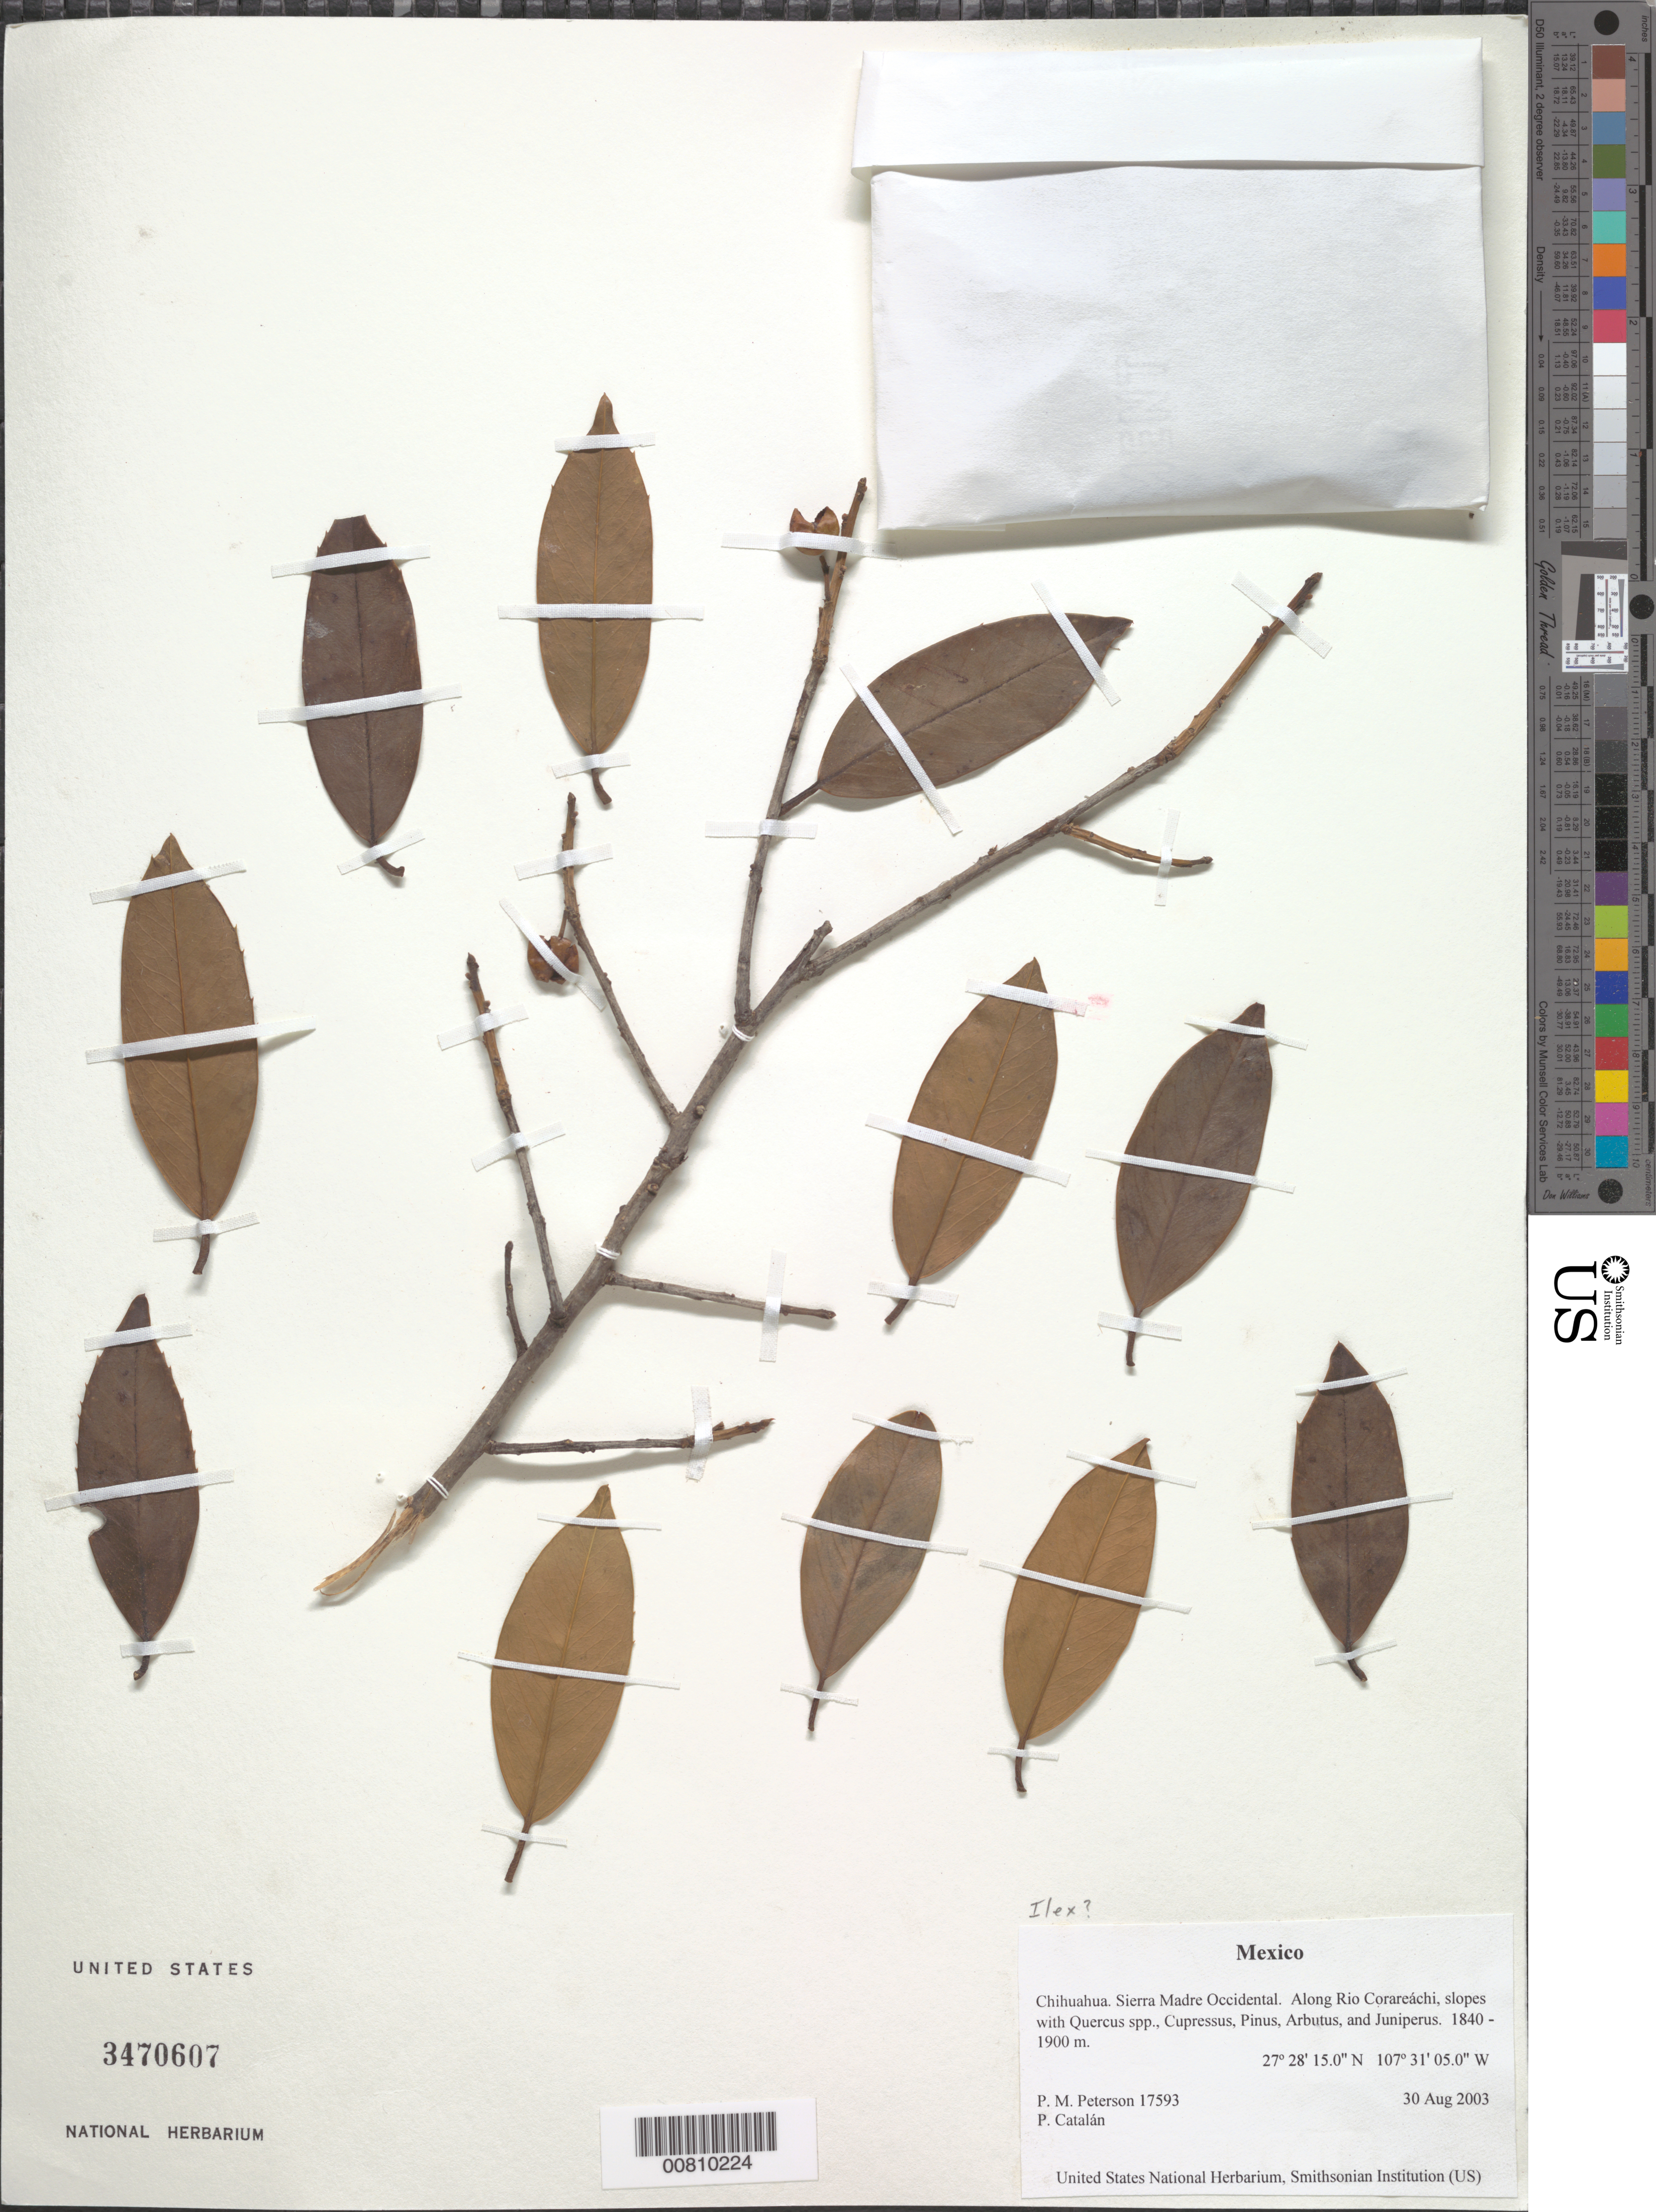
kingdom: Plantae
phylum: Tracheophyta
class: Magnoliopsida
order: Aquifoliales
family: Aquifoliaceae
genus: Ilex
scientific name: Ilex sp.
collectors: P. M. Peterson & P. Catalán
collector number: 17593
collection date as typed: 30 Aug 2003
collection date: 2003-08-30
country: Mexico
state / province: Chihuahua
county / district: Sierra Madre Occidental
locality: Along Rio Corareáchi, slopes with Quercus spp., Cupressus, Pinus, Arbutus, and Juniperus.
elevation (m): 1840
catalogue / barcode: US 3470607